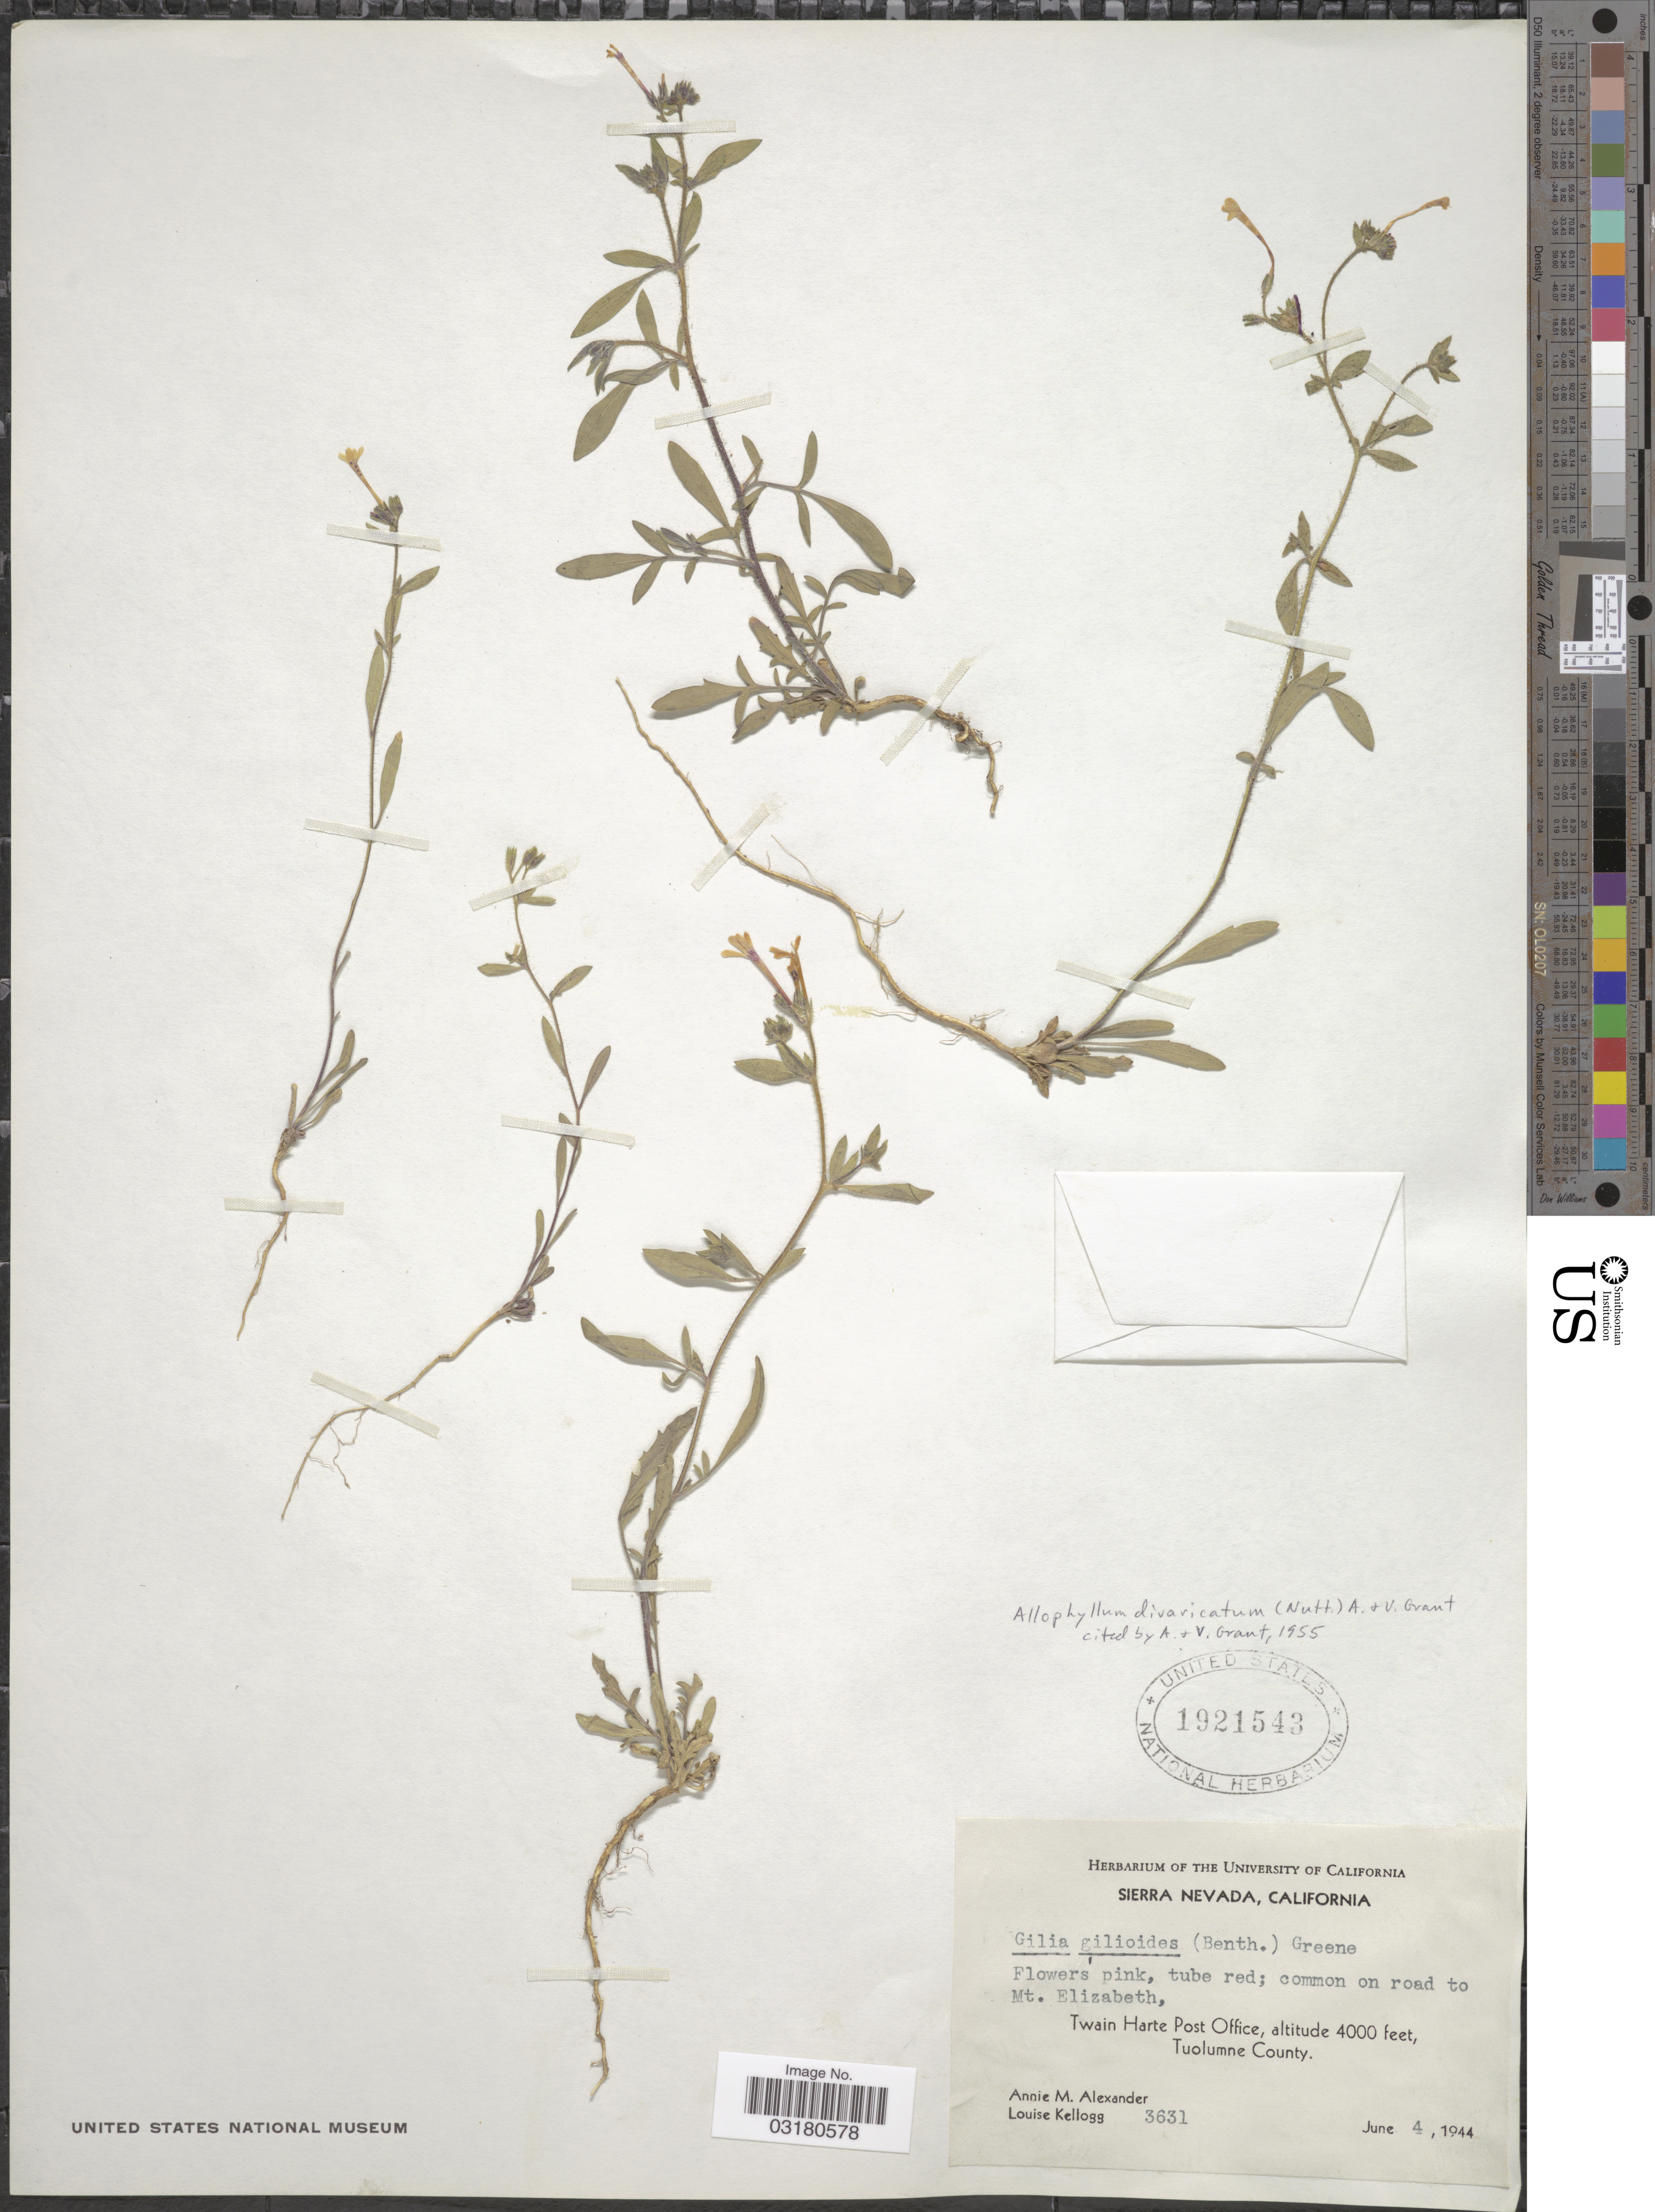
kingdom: Plantae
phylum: Tracheophyta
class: Magnoliopsida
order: Ericales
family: Polemoniaceae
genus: Allophyllum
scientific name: Allophyllum divaricatum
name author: (Nutt.) A.D. Grant & V.E. Grant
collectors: A. M. Alexander & L. Kellogg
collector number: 3631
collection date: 1944-06-04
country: United States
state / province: California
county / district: Tuolumne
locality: Sierra Nevada. Common on road to Mt. Elizabeth, Twain Harte Post Office, Tuolumne County.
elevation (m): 1219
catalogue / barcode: US 1921543